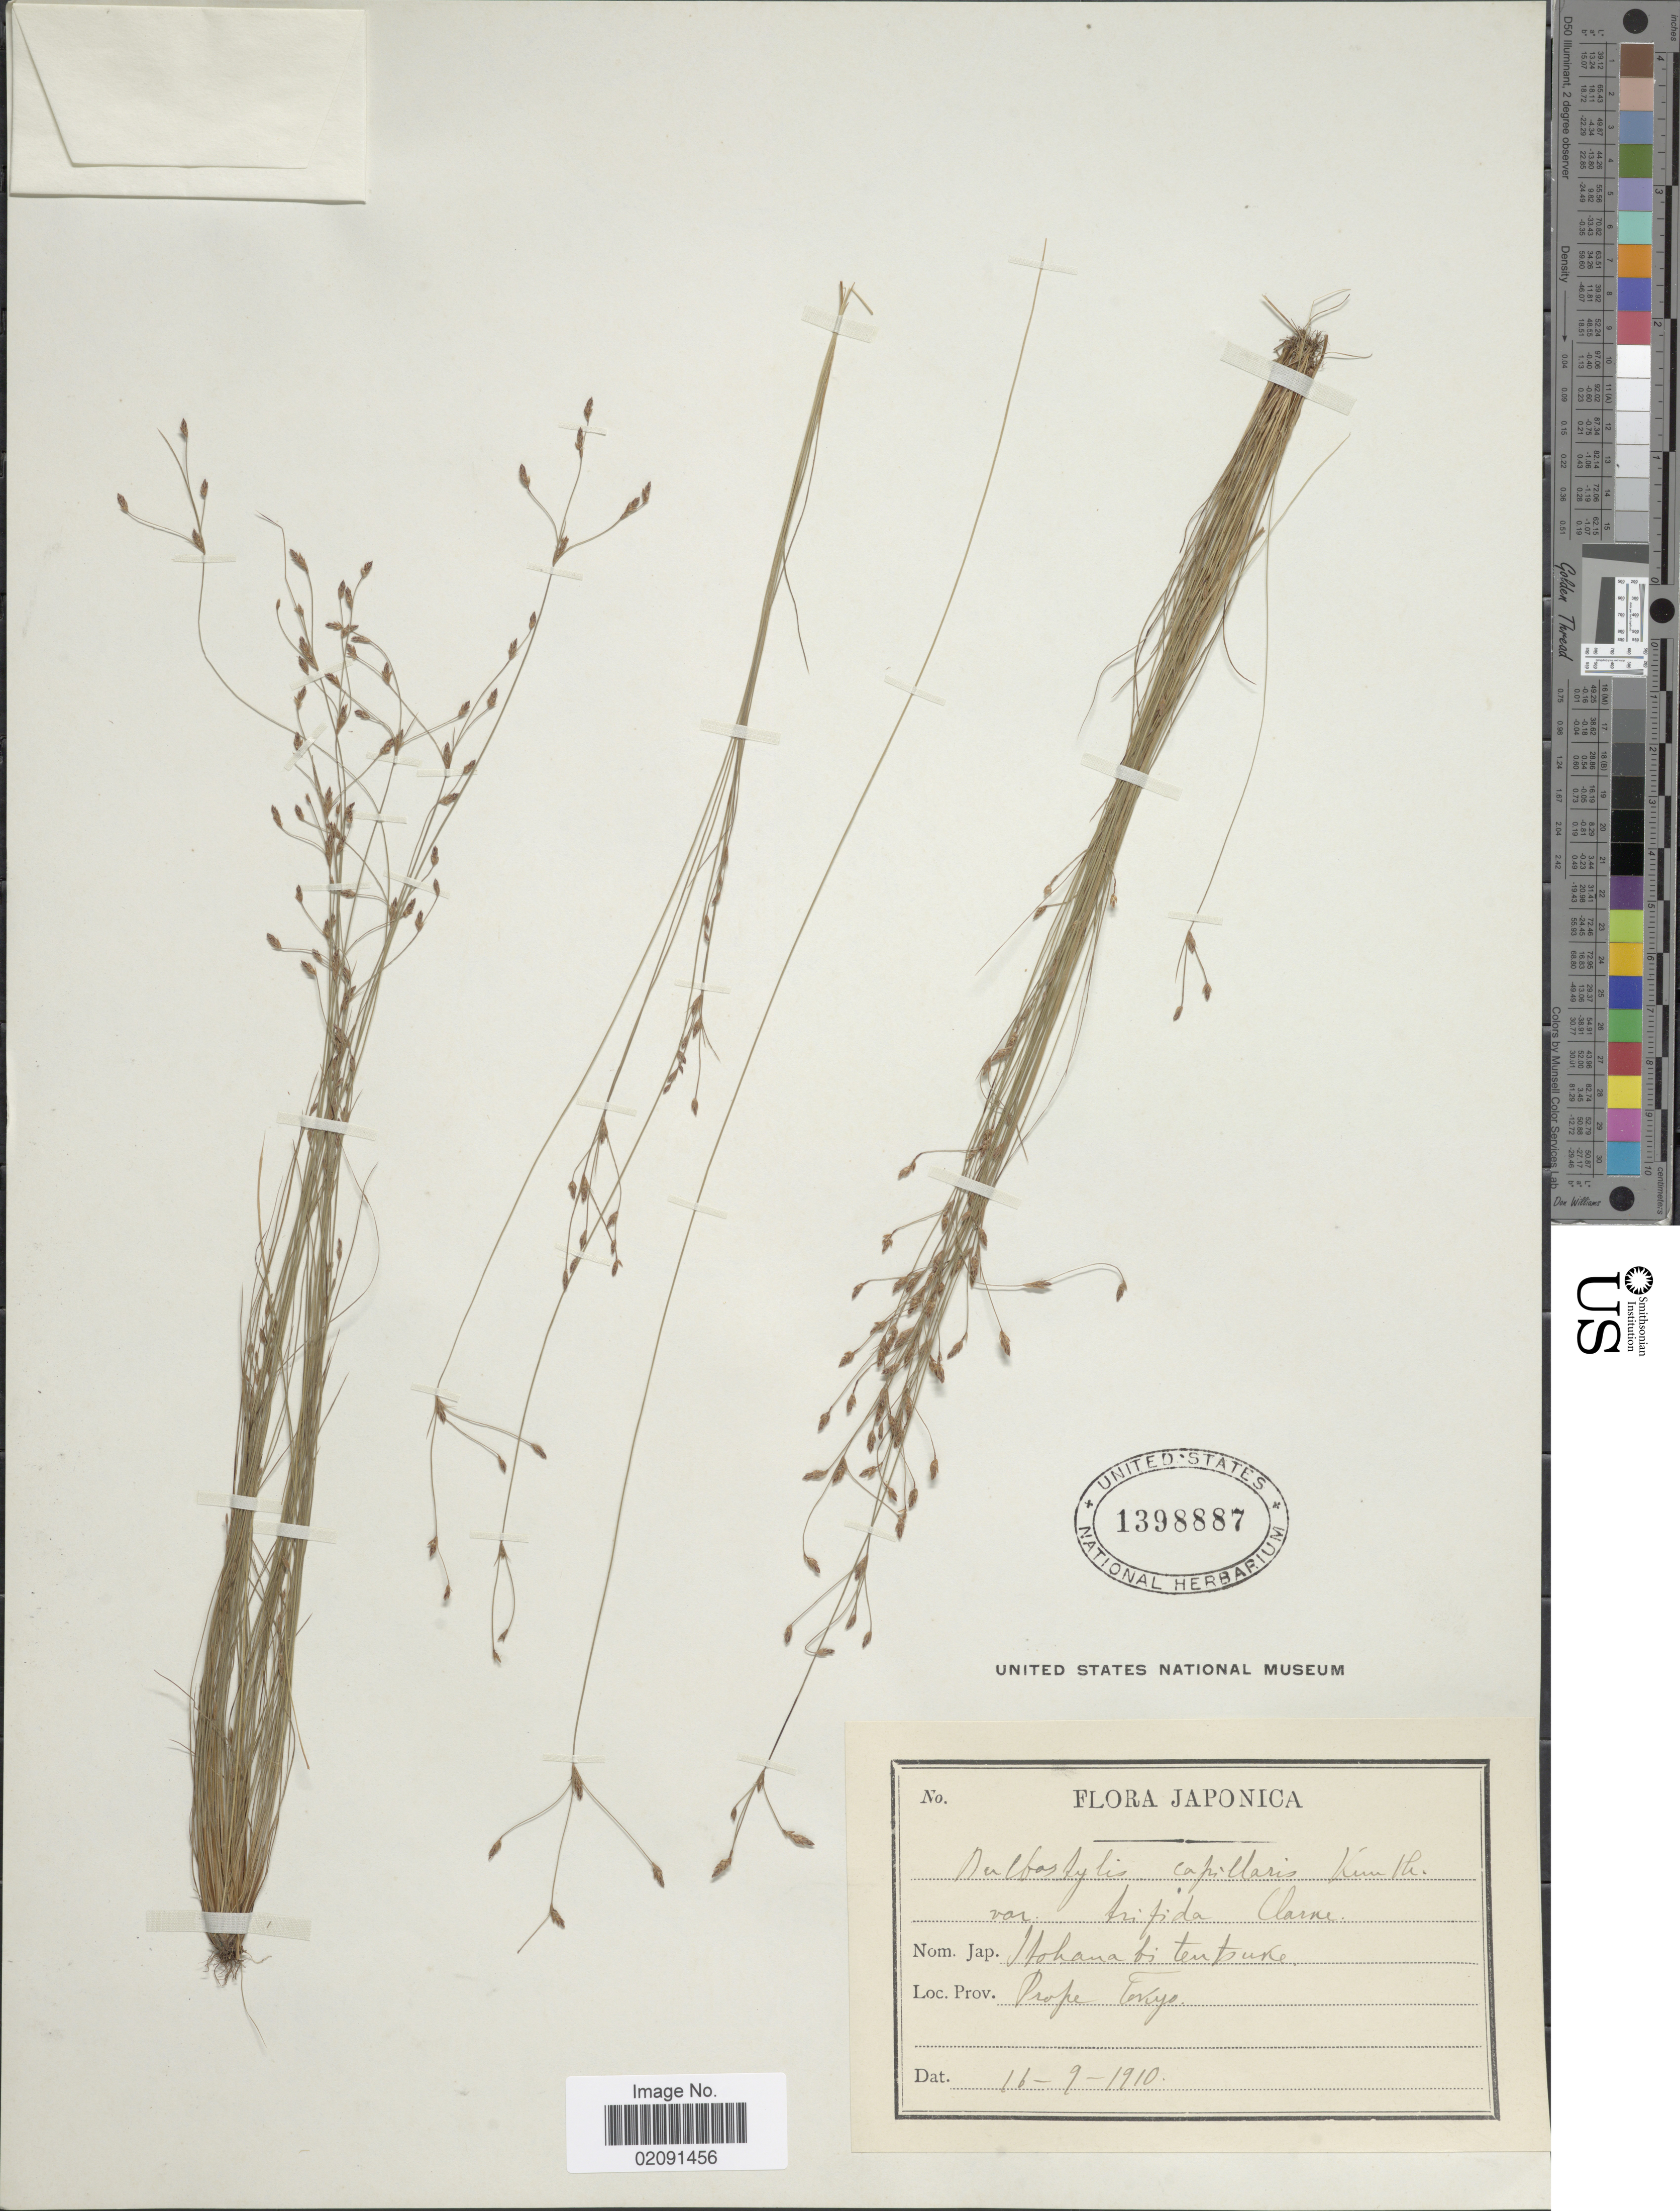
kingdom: Plantae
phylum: Tracheophyta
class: Liliopsida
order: Poales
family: Cyperaceae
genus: Bulbostylis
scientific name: Bulbostylis capillaris var. trifida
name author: (Nees) C.B. Clarke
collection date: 1910-09-16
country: Japan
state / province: Tokyo, Federal City of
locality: Prope Tokyo.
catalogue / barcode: US 1398887